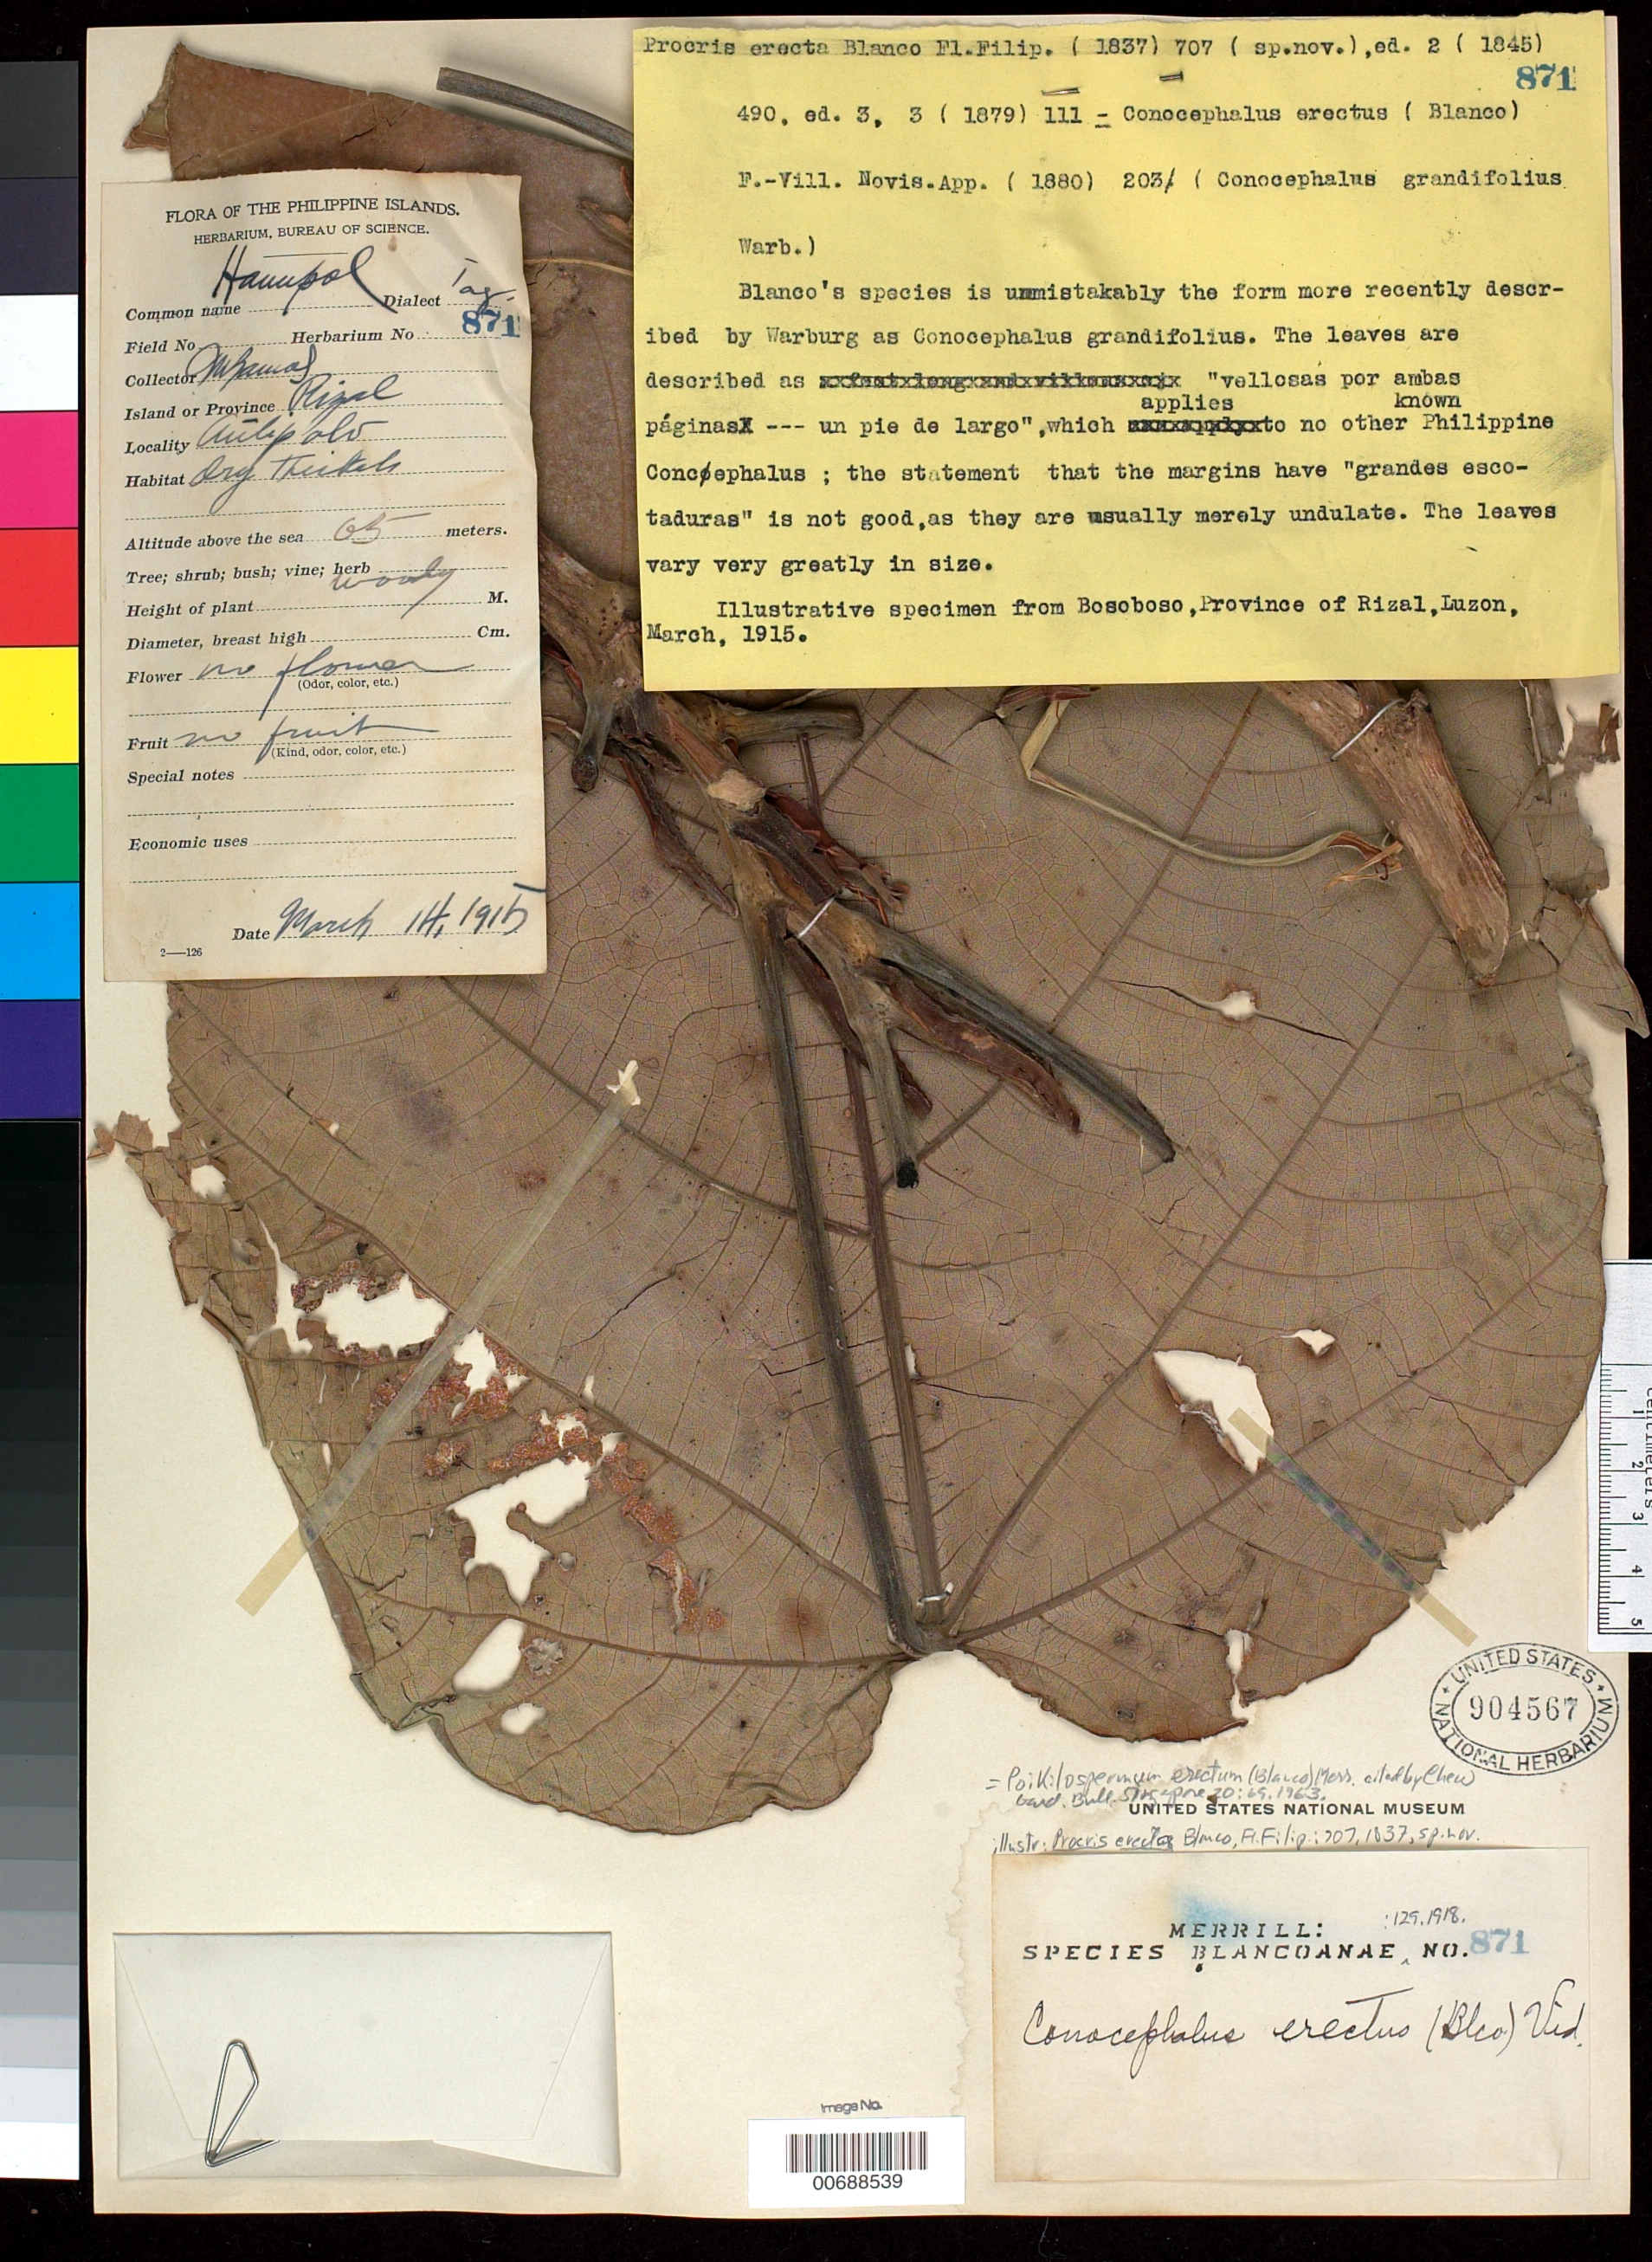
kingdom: Plantae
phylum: Tracheophyta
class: Magnoliopsida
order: Rosales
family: Urticaceae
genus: Poikilospermum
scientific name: Poikilospermum erectum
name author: (Blanco) Merr.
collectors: M. Ramos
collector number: Sp. Blancoan. 0871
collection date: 1915-03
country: Philippines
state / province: Calabarzon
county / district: Rizal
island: Luzon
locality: Antipolo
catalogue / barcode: US 904567